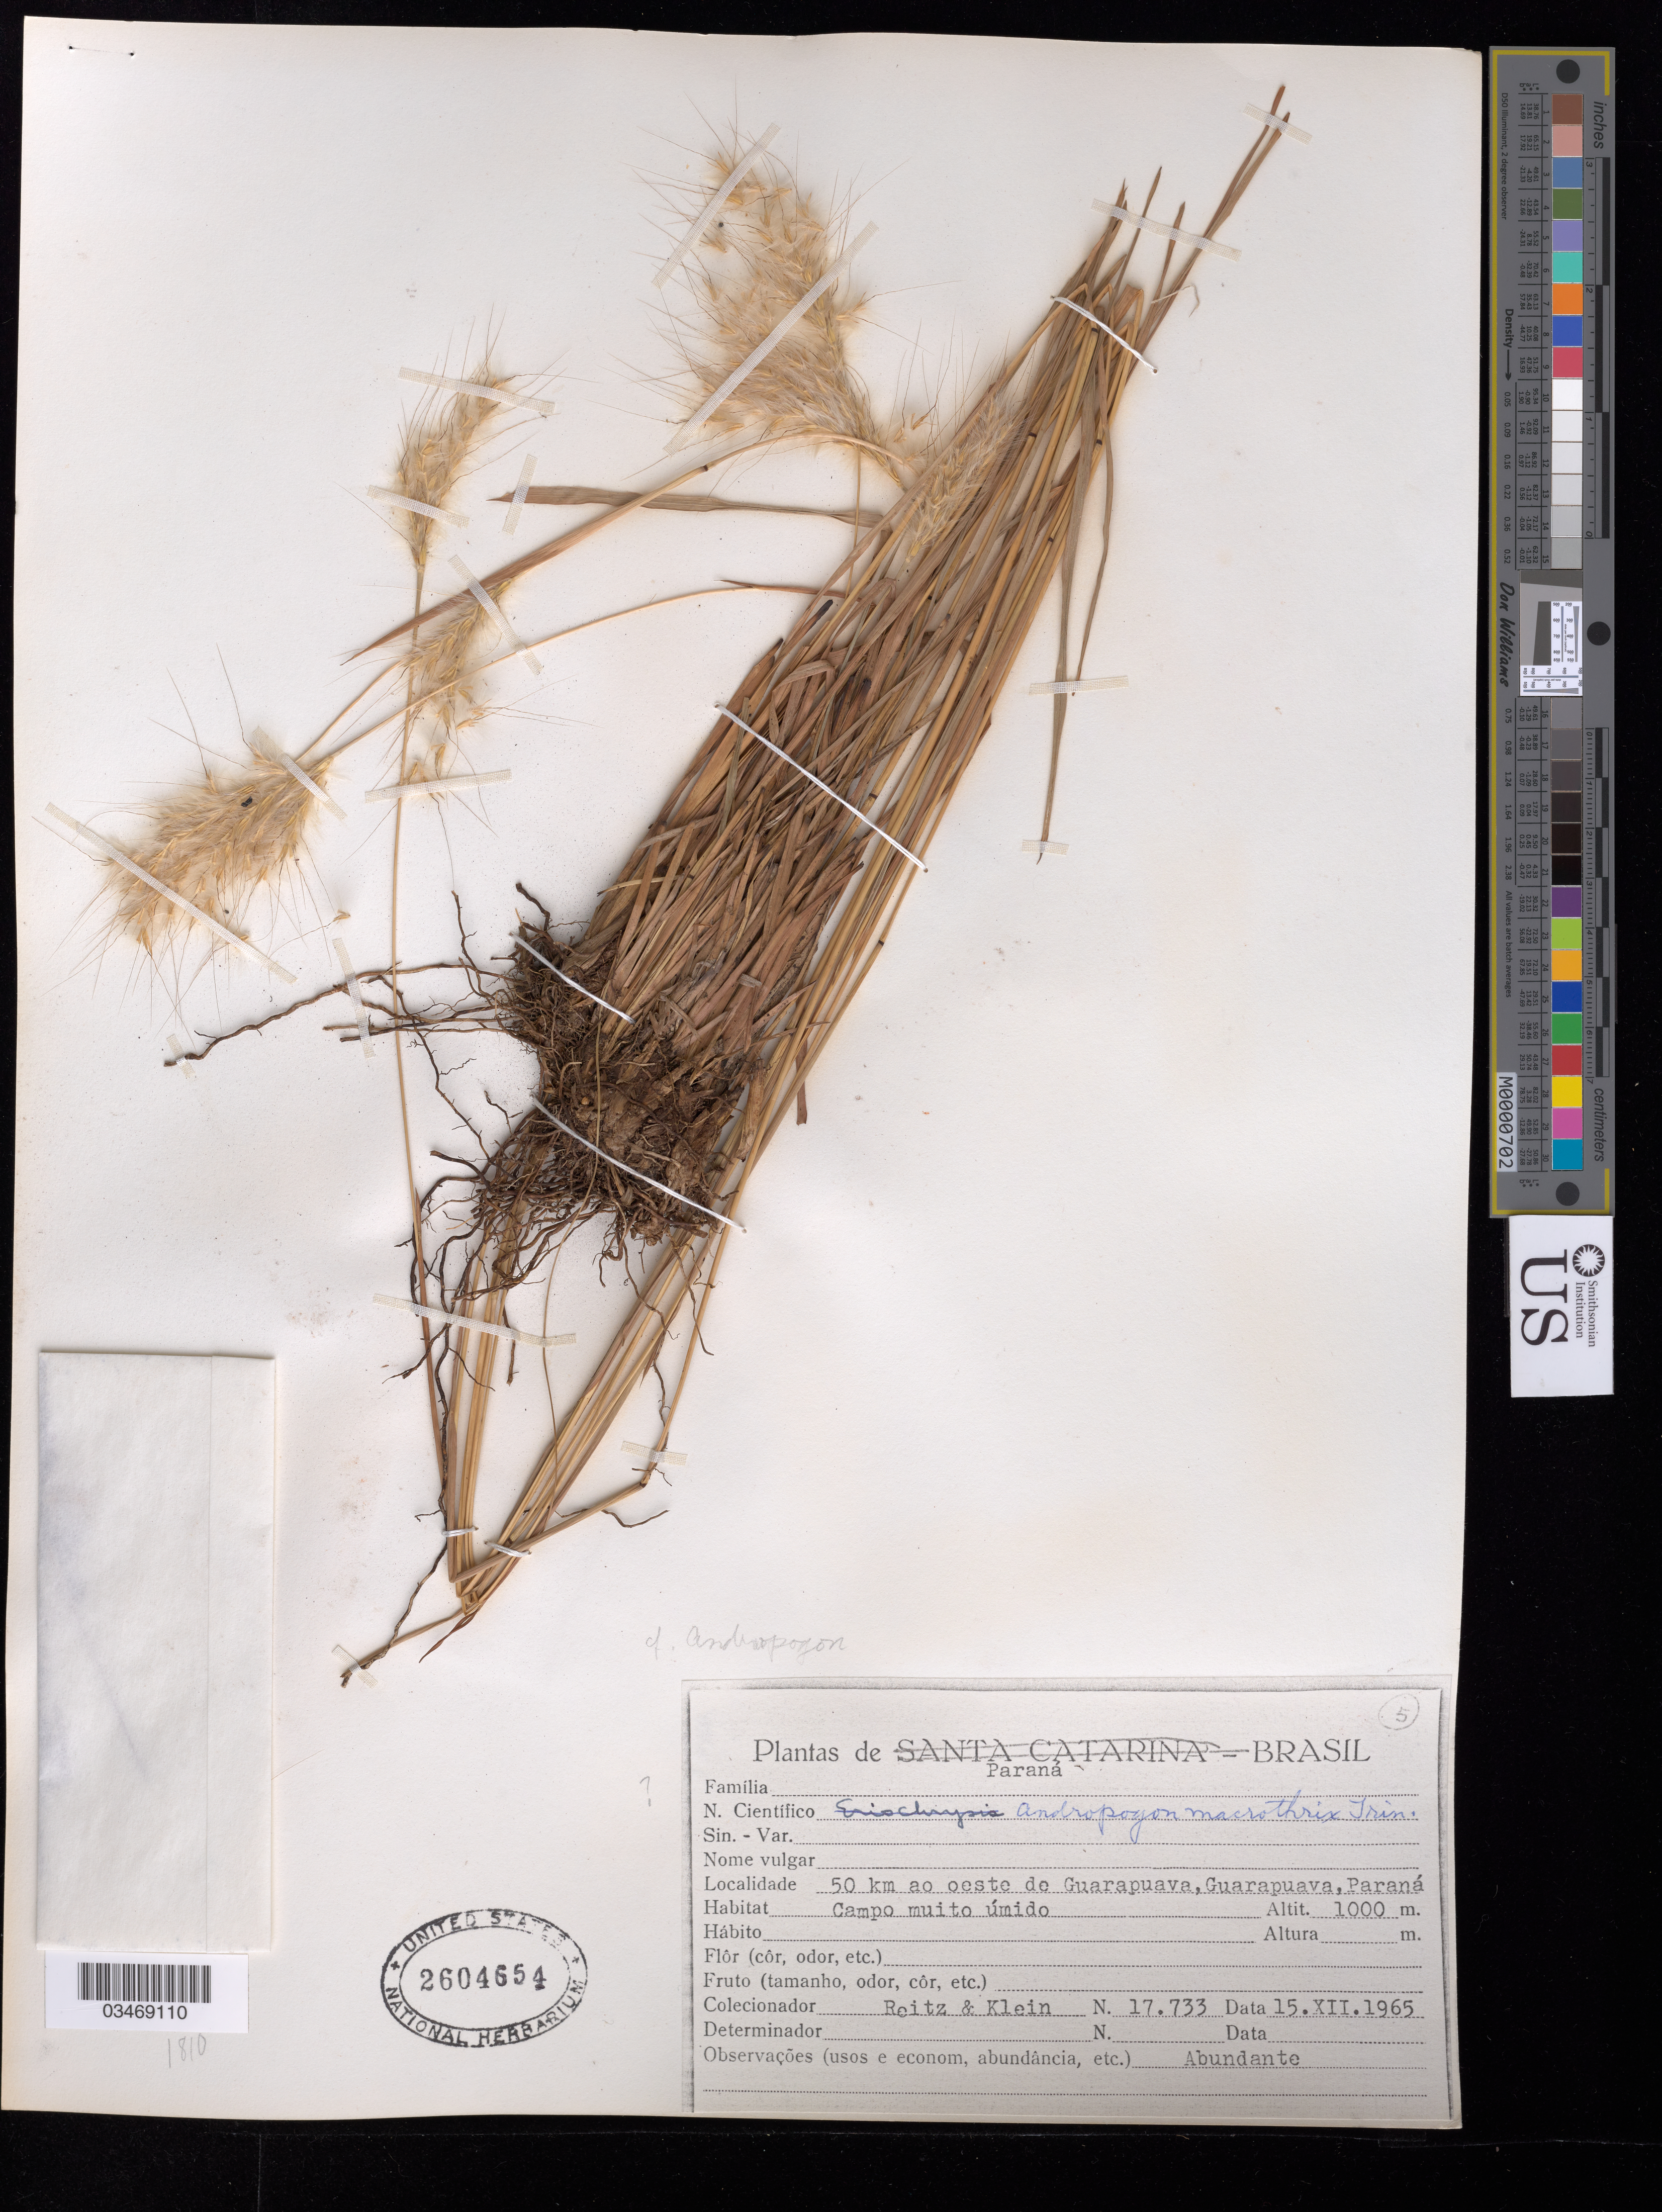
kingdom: Plantae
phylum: Tracheophyta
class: Liliopsida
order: Poales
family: Poaceae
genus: Andropogon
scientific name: Andropogon macrothrix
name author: Trin.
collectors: Reitz & Klein, --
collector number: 17733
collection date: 1965-12-15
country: Brazil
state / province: Paraná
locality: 50 km ao oeste de Guarapuava, Guarapuava, Parana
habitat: Campo muito umido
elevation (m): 1000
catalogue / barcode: US 2604654